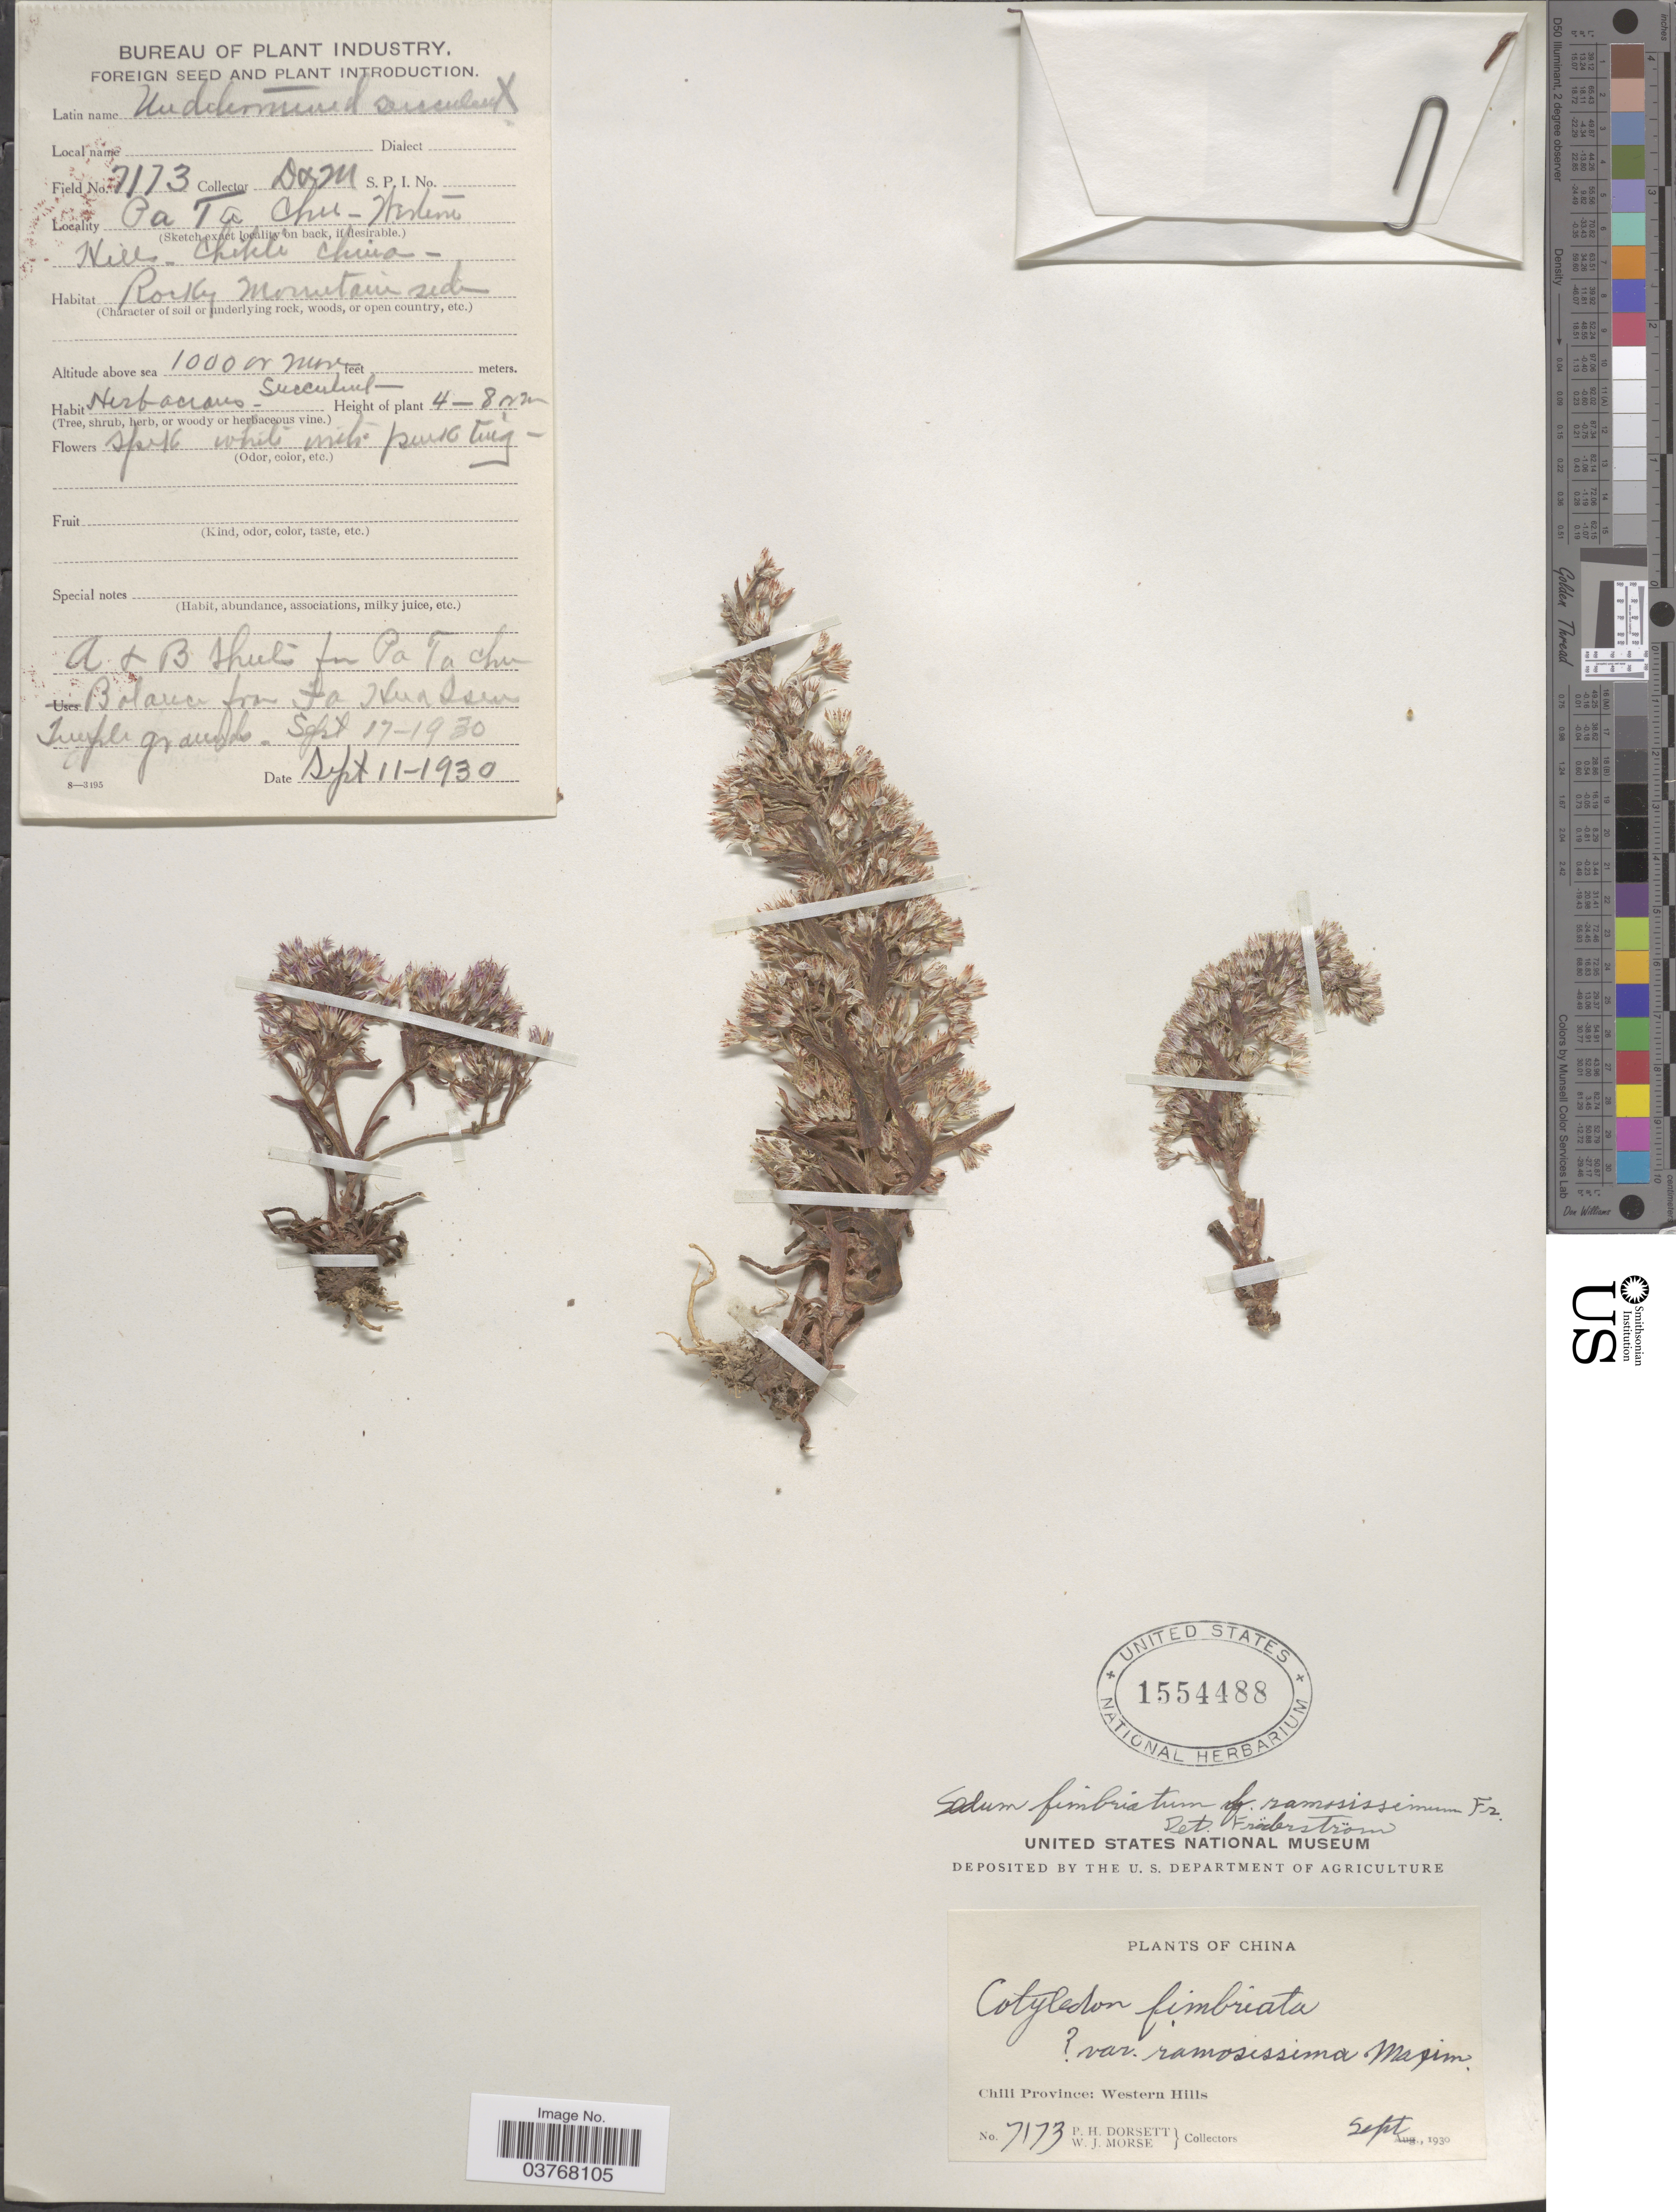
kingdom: Plantae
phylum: Tracheophyta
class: Magnoliopsida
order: Saxifragales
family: Crassulaceae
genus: Orostachys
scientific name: Orostachys fimbriata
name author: (Turcz.) A. Berger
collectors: P. H. Dorsett & W. J. Morse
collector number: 7173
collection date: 1930-09-11/1930-09-17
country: China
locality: Chili Province: Western Hills. Pa Ta Chu. Chihli.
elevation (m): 3048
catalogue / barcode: US 1554488